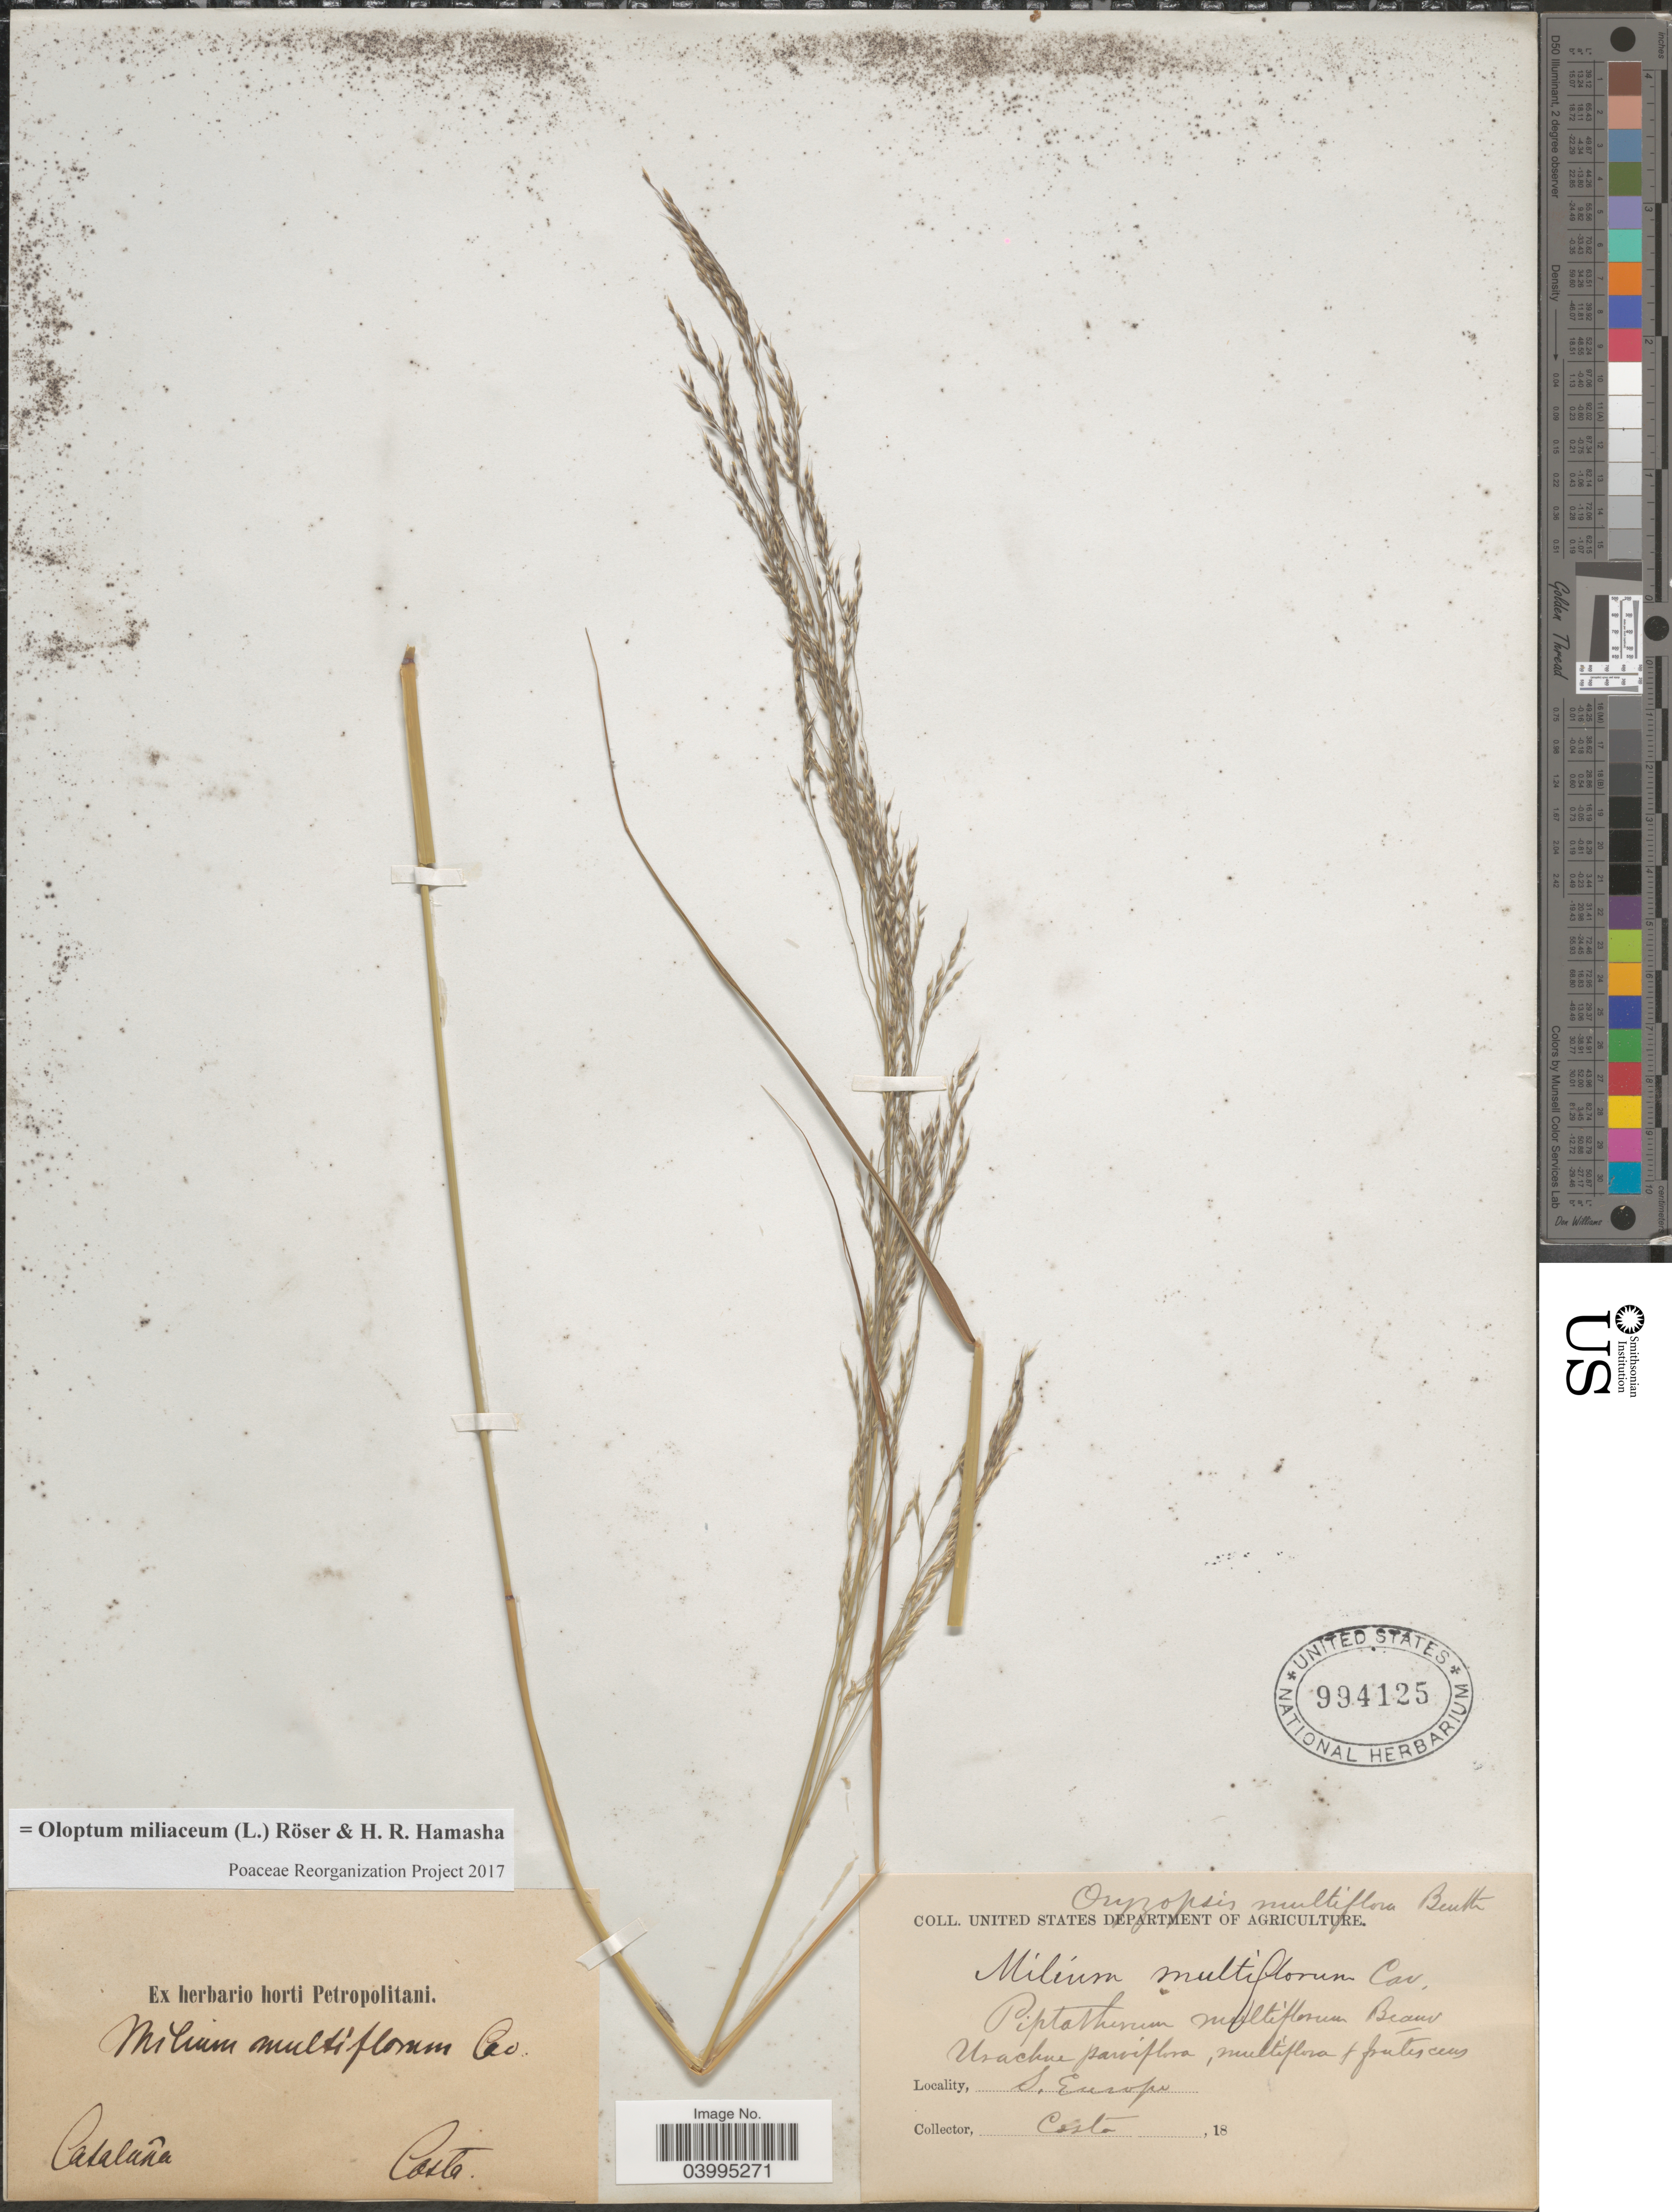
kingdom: Plantae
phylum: Tracheophyta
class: Liliopsida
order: Poales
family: Poaceae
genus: Oloptum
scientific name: Oloptum miliaceum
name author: Röser & H. R. Hamasha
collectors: -. Costa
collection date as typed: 18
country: Spain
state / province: Catalunya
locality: Cataluña. S. Europe.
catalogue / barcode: US 994125